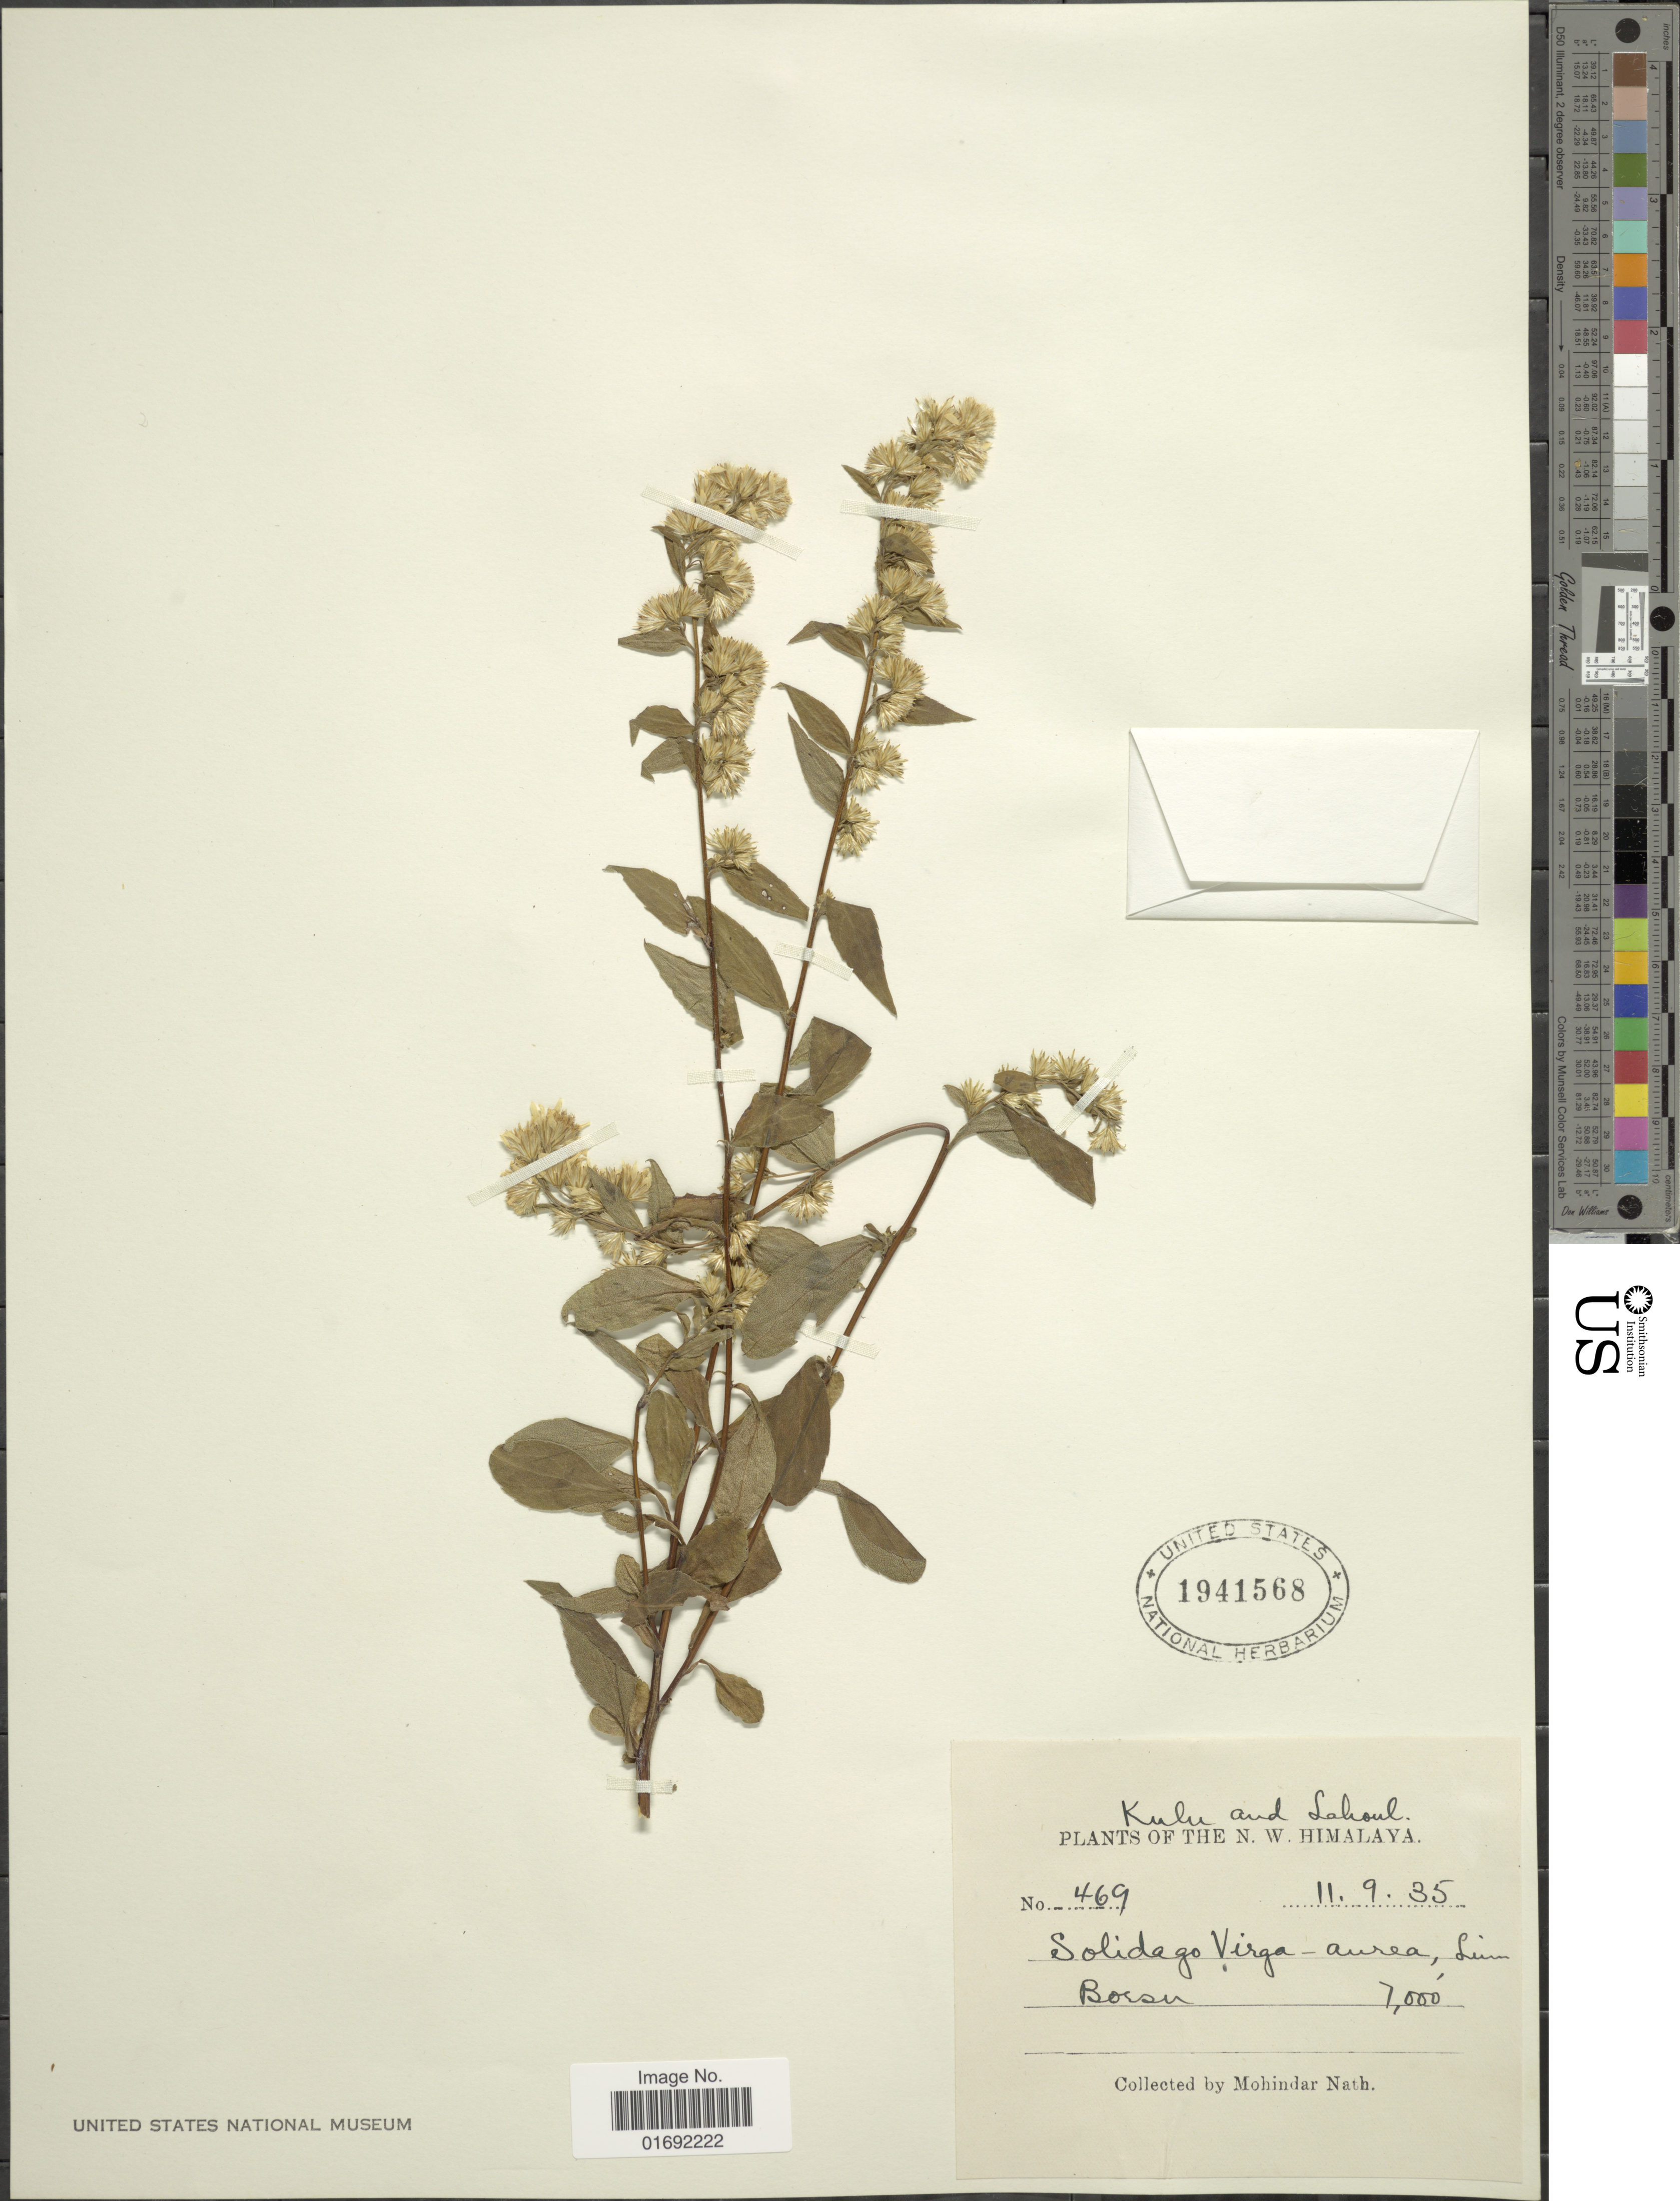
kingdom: Plantae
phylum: Tracheophyta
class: Magnoliopsida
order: Asterales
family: Asteraceae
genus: Solidago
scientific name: Solidago virgaurea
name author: L.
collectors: N. Mohindar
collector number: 469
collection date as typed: Transcribed d/m/y: 11/9/35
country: India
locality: Kulu and Lahaul, N. W. Himalaya, Borsu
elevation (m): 2134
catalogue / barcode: US 1941568